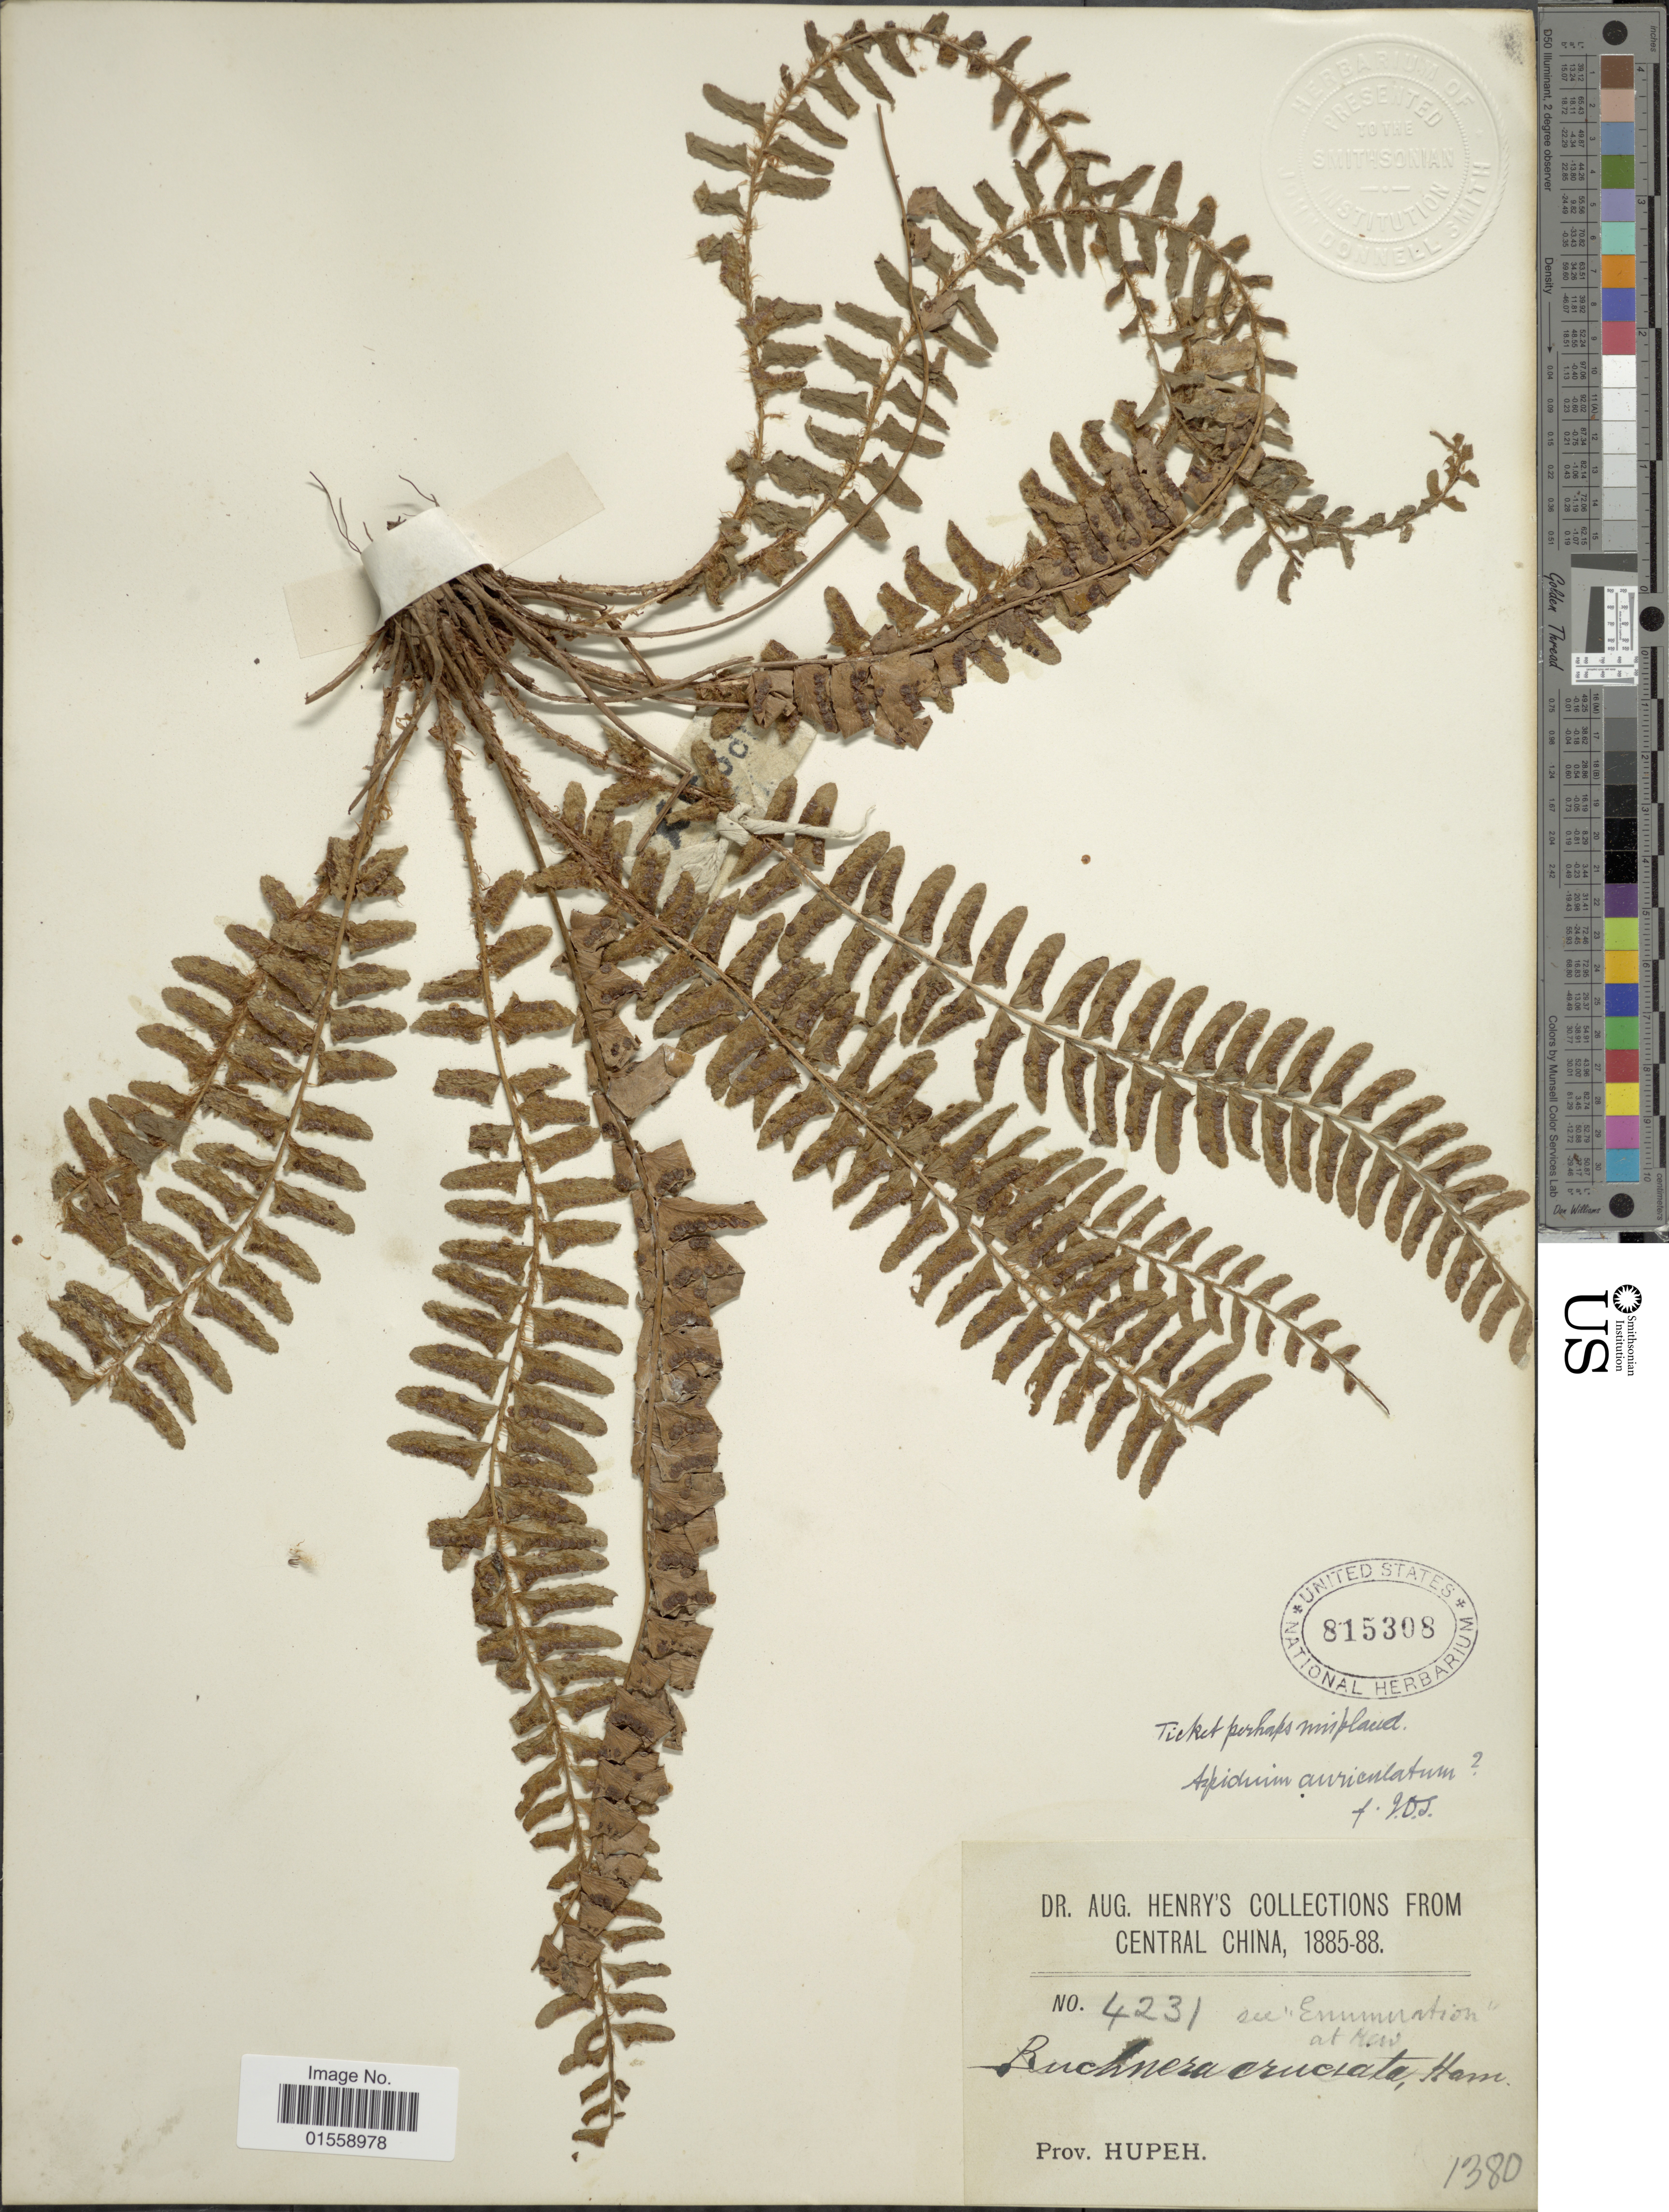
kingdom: Plantae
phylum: Tracheophyta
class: Polypodiopsida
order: Polypodiales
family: Dryopteridaceae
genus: Polystichum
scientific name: Polystichum craspedosorum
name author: (Maxim.) Diels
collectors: A. Henry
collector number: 4231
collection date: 1885/1888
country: China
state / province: Hubei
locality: Hupeh.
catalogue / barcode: US 815308